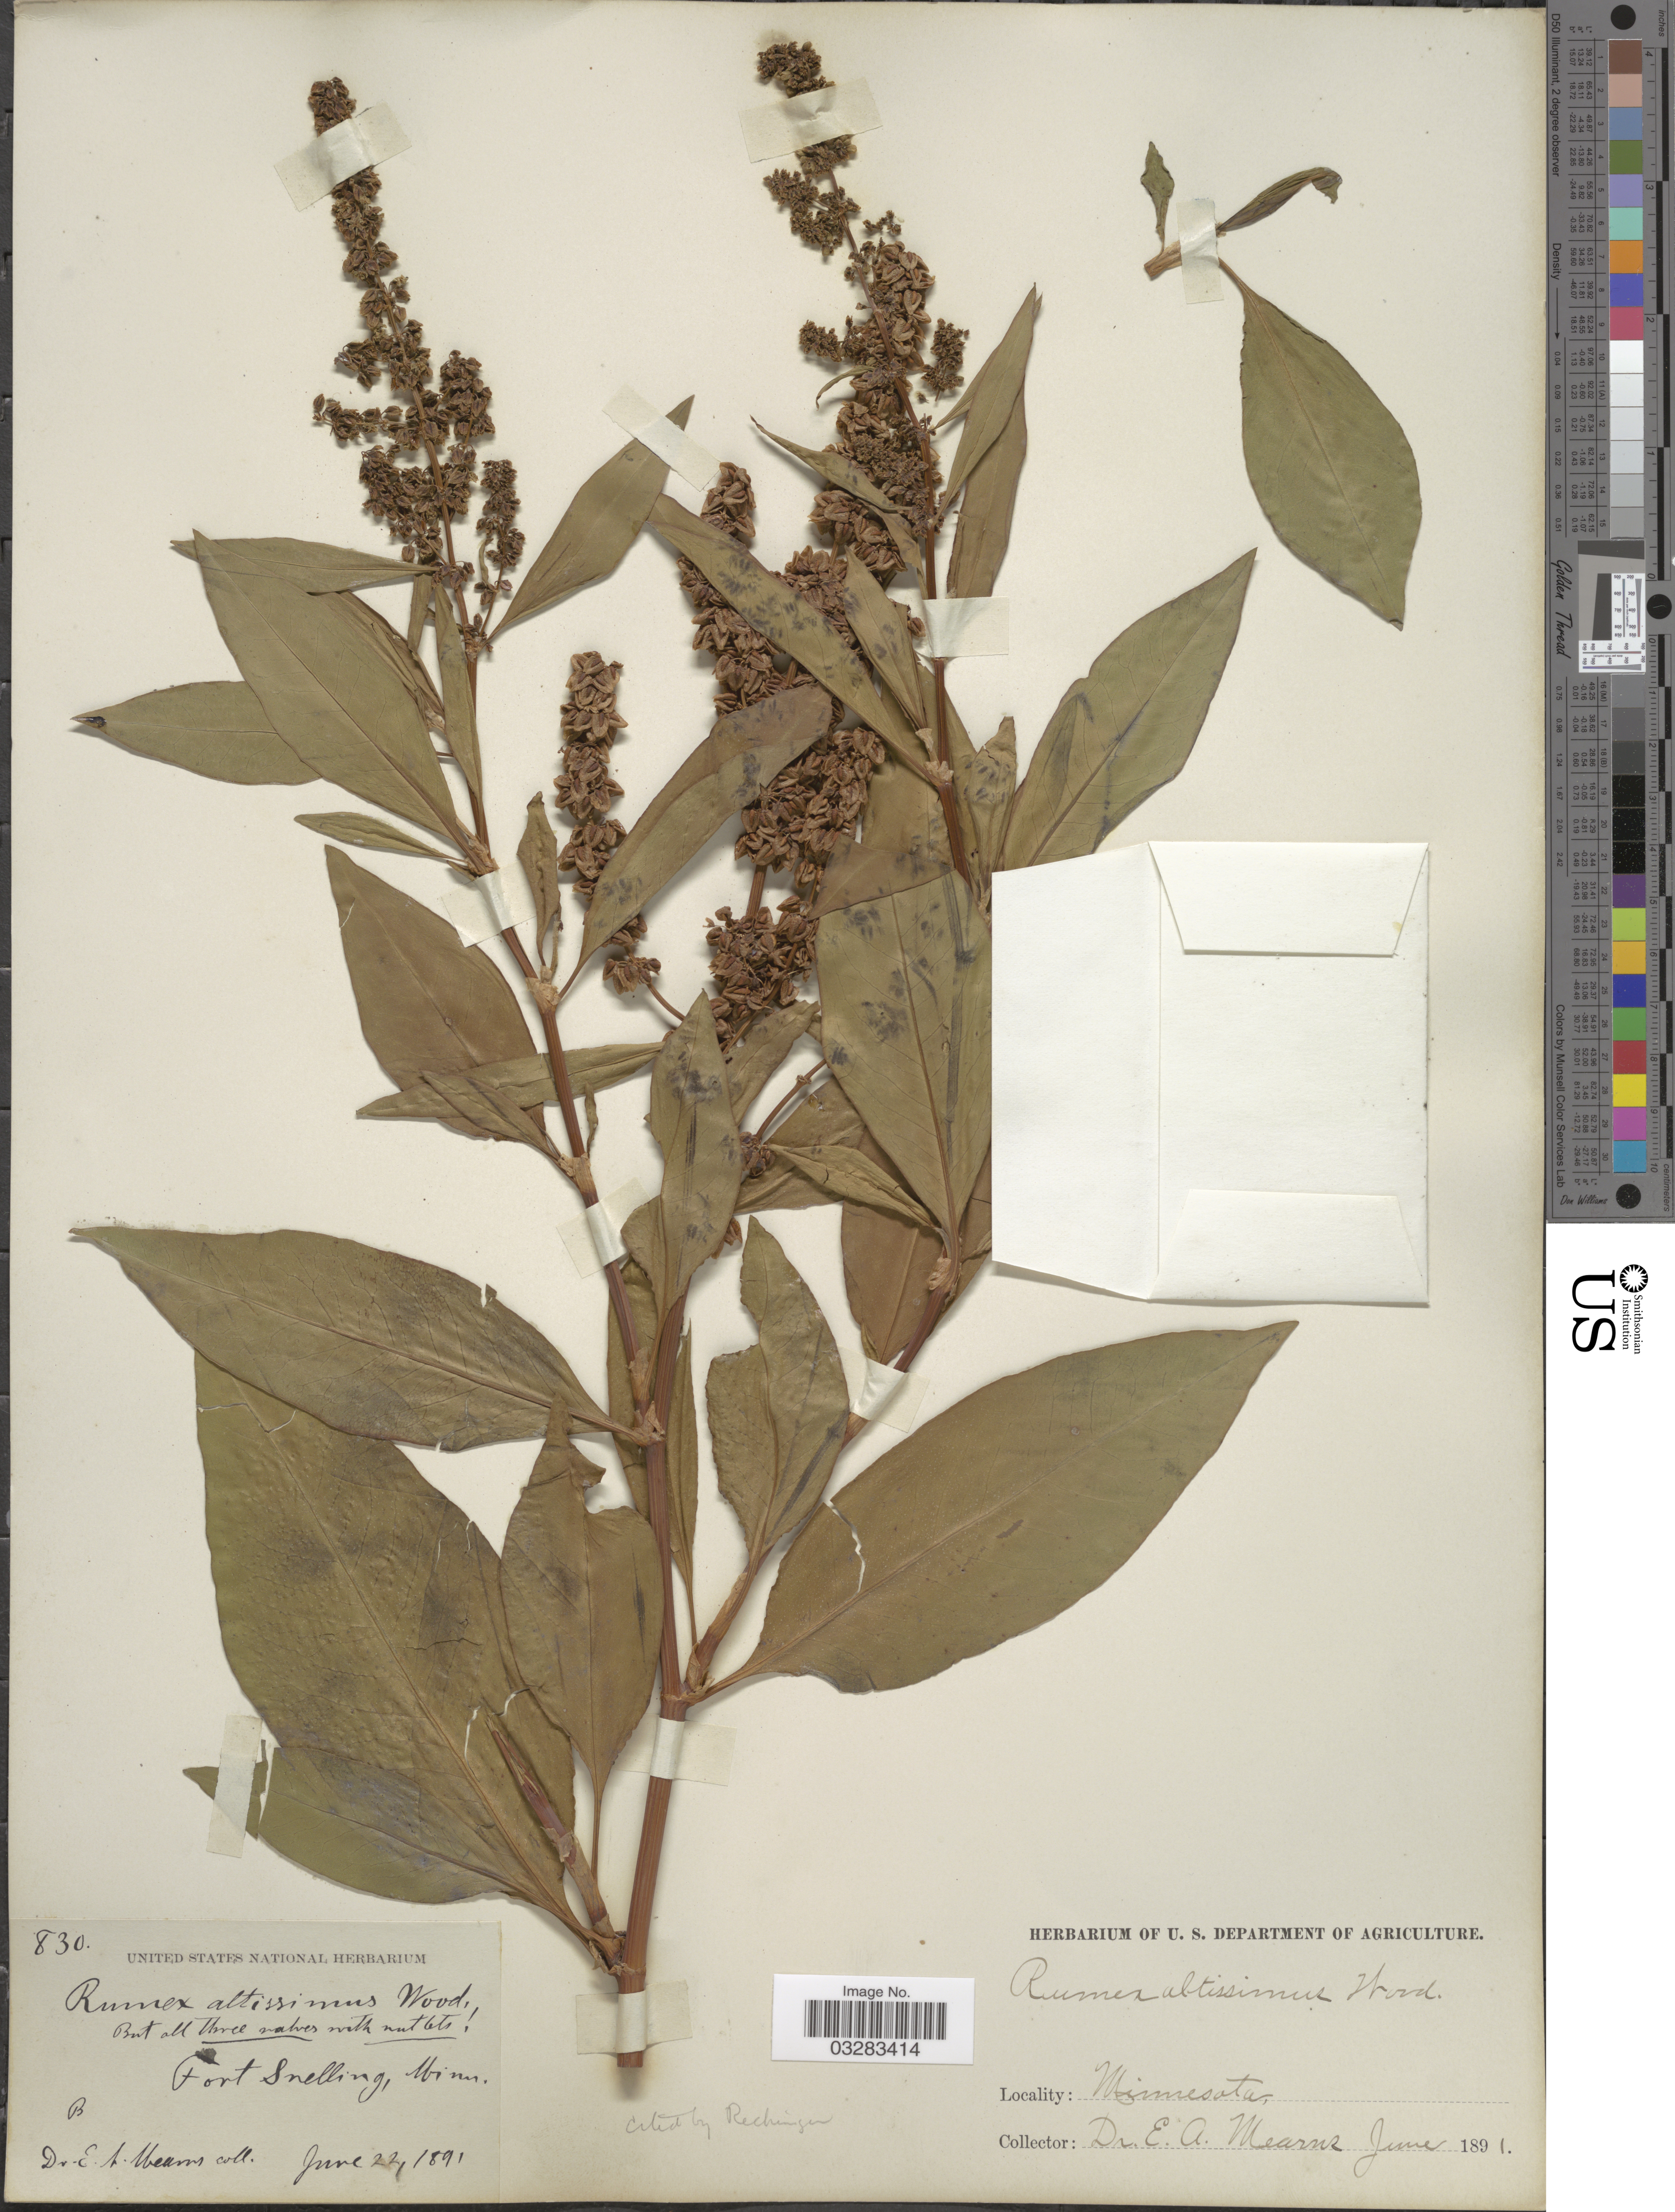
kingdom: Plantae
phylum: Tracheophyta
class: Magnoliopsida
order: Caryophyllales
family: Polygonaceae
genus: Rumex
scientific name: Rumex altissimus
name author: Alph. Wood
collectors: E. A. Mearns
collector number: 830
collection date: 1891-06-22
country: United States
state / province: Minnesota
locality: Fort Snelling.